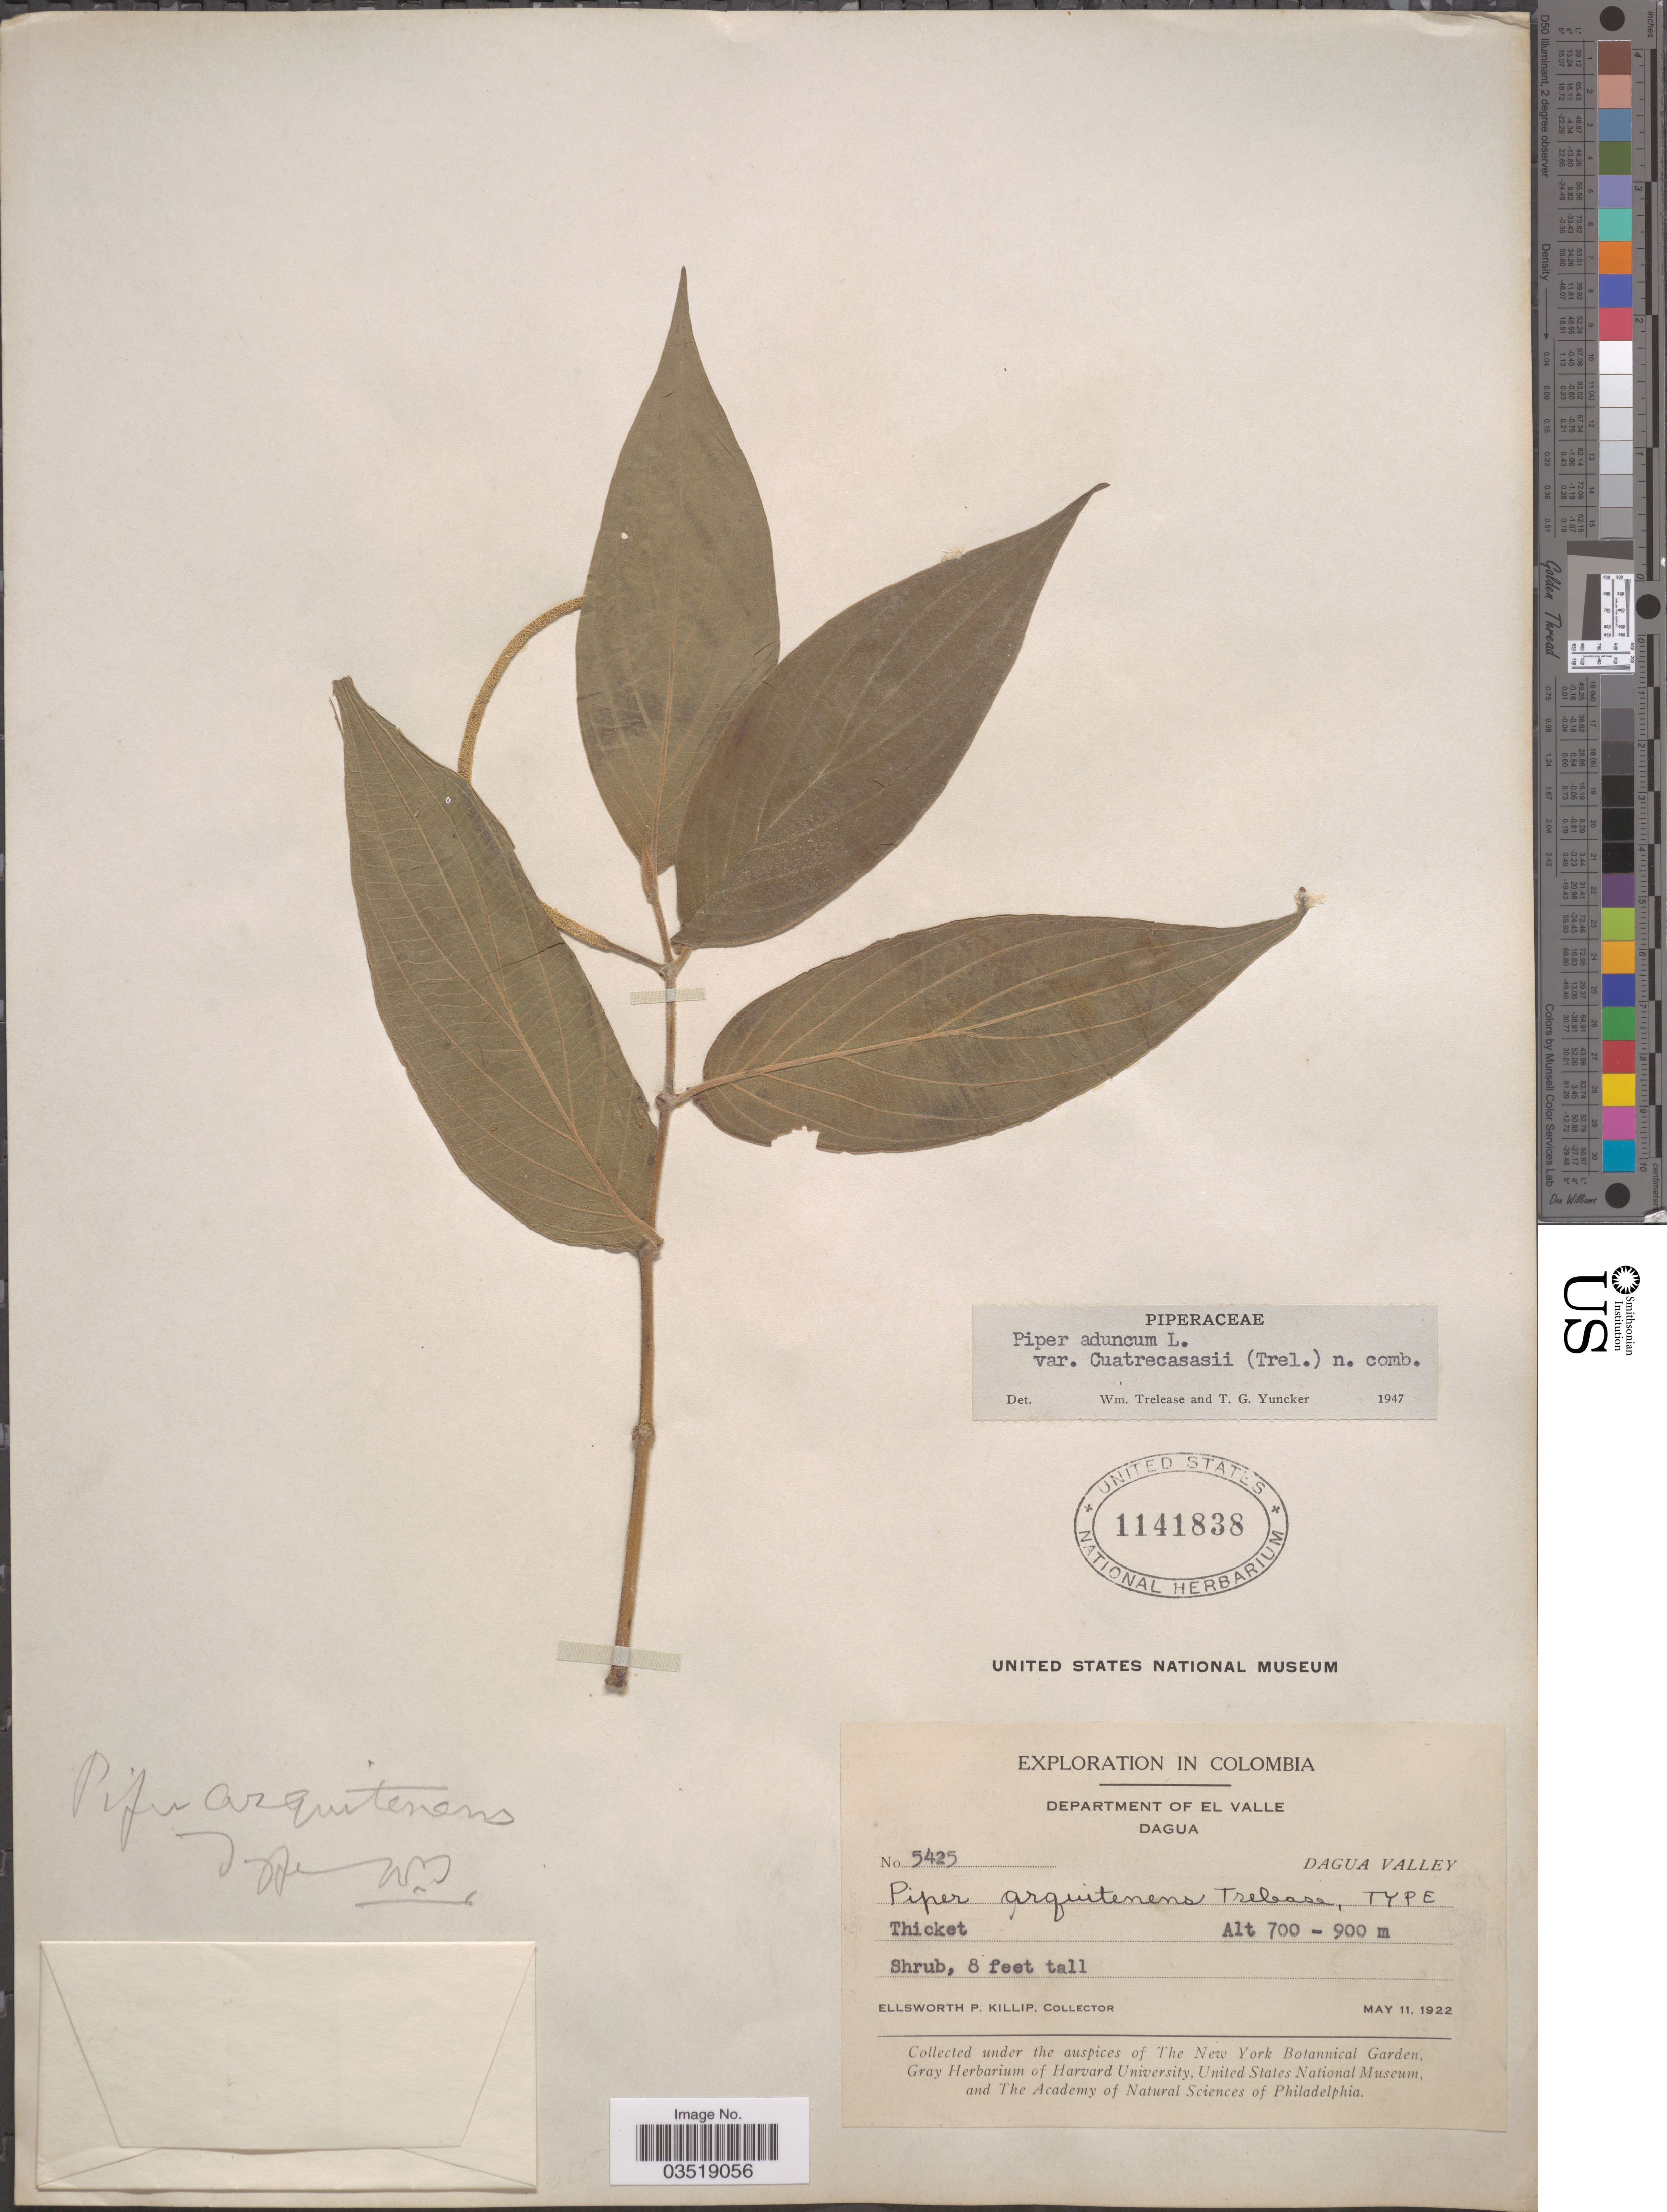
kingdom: Plantae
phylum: Tracheophyta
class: Magnoliopsida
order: Piperales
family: Piperaceae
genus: Piper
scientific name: Piper aduncum var. cordulatum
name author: L.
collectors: E. P. Killip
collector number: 5425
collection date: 1922-05-11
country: Colombia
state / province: Valle del Cauca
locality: Department of El Valle. Dagua, Dagua Valley.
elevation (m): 700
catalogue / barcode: US 1141838